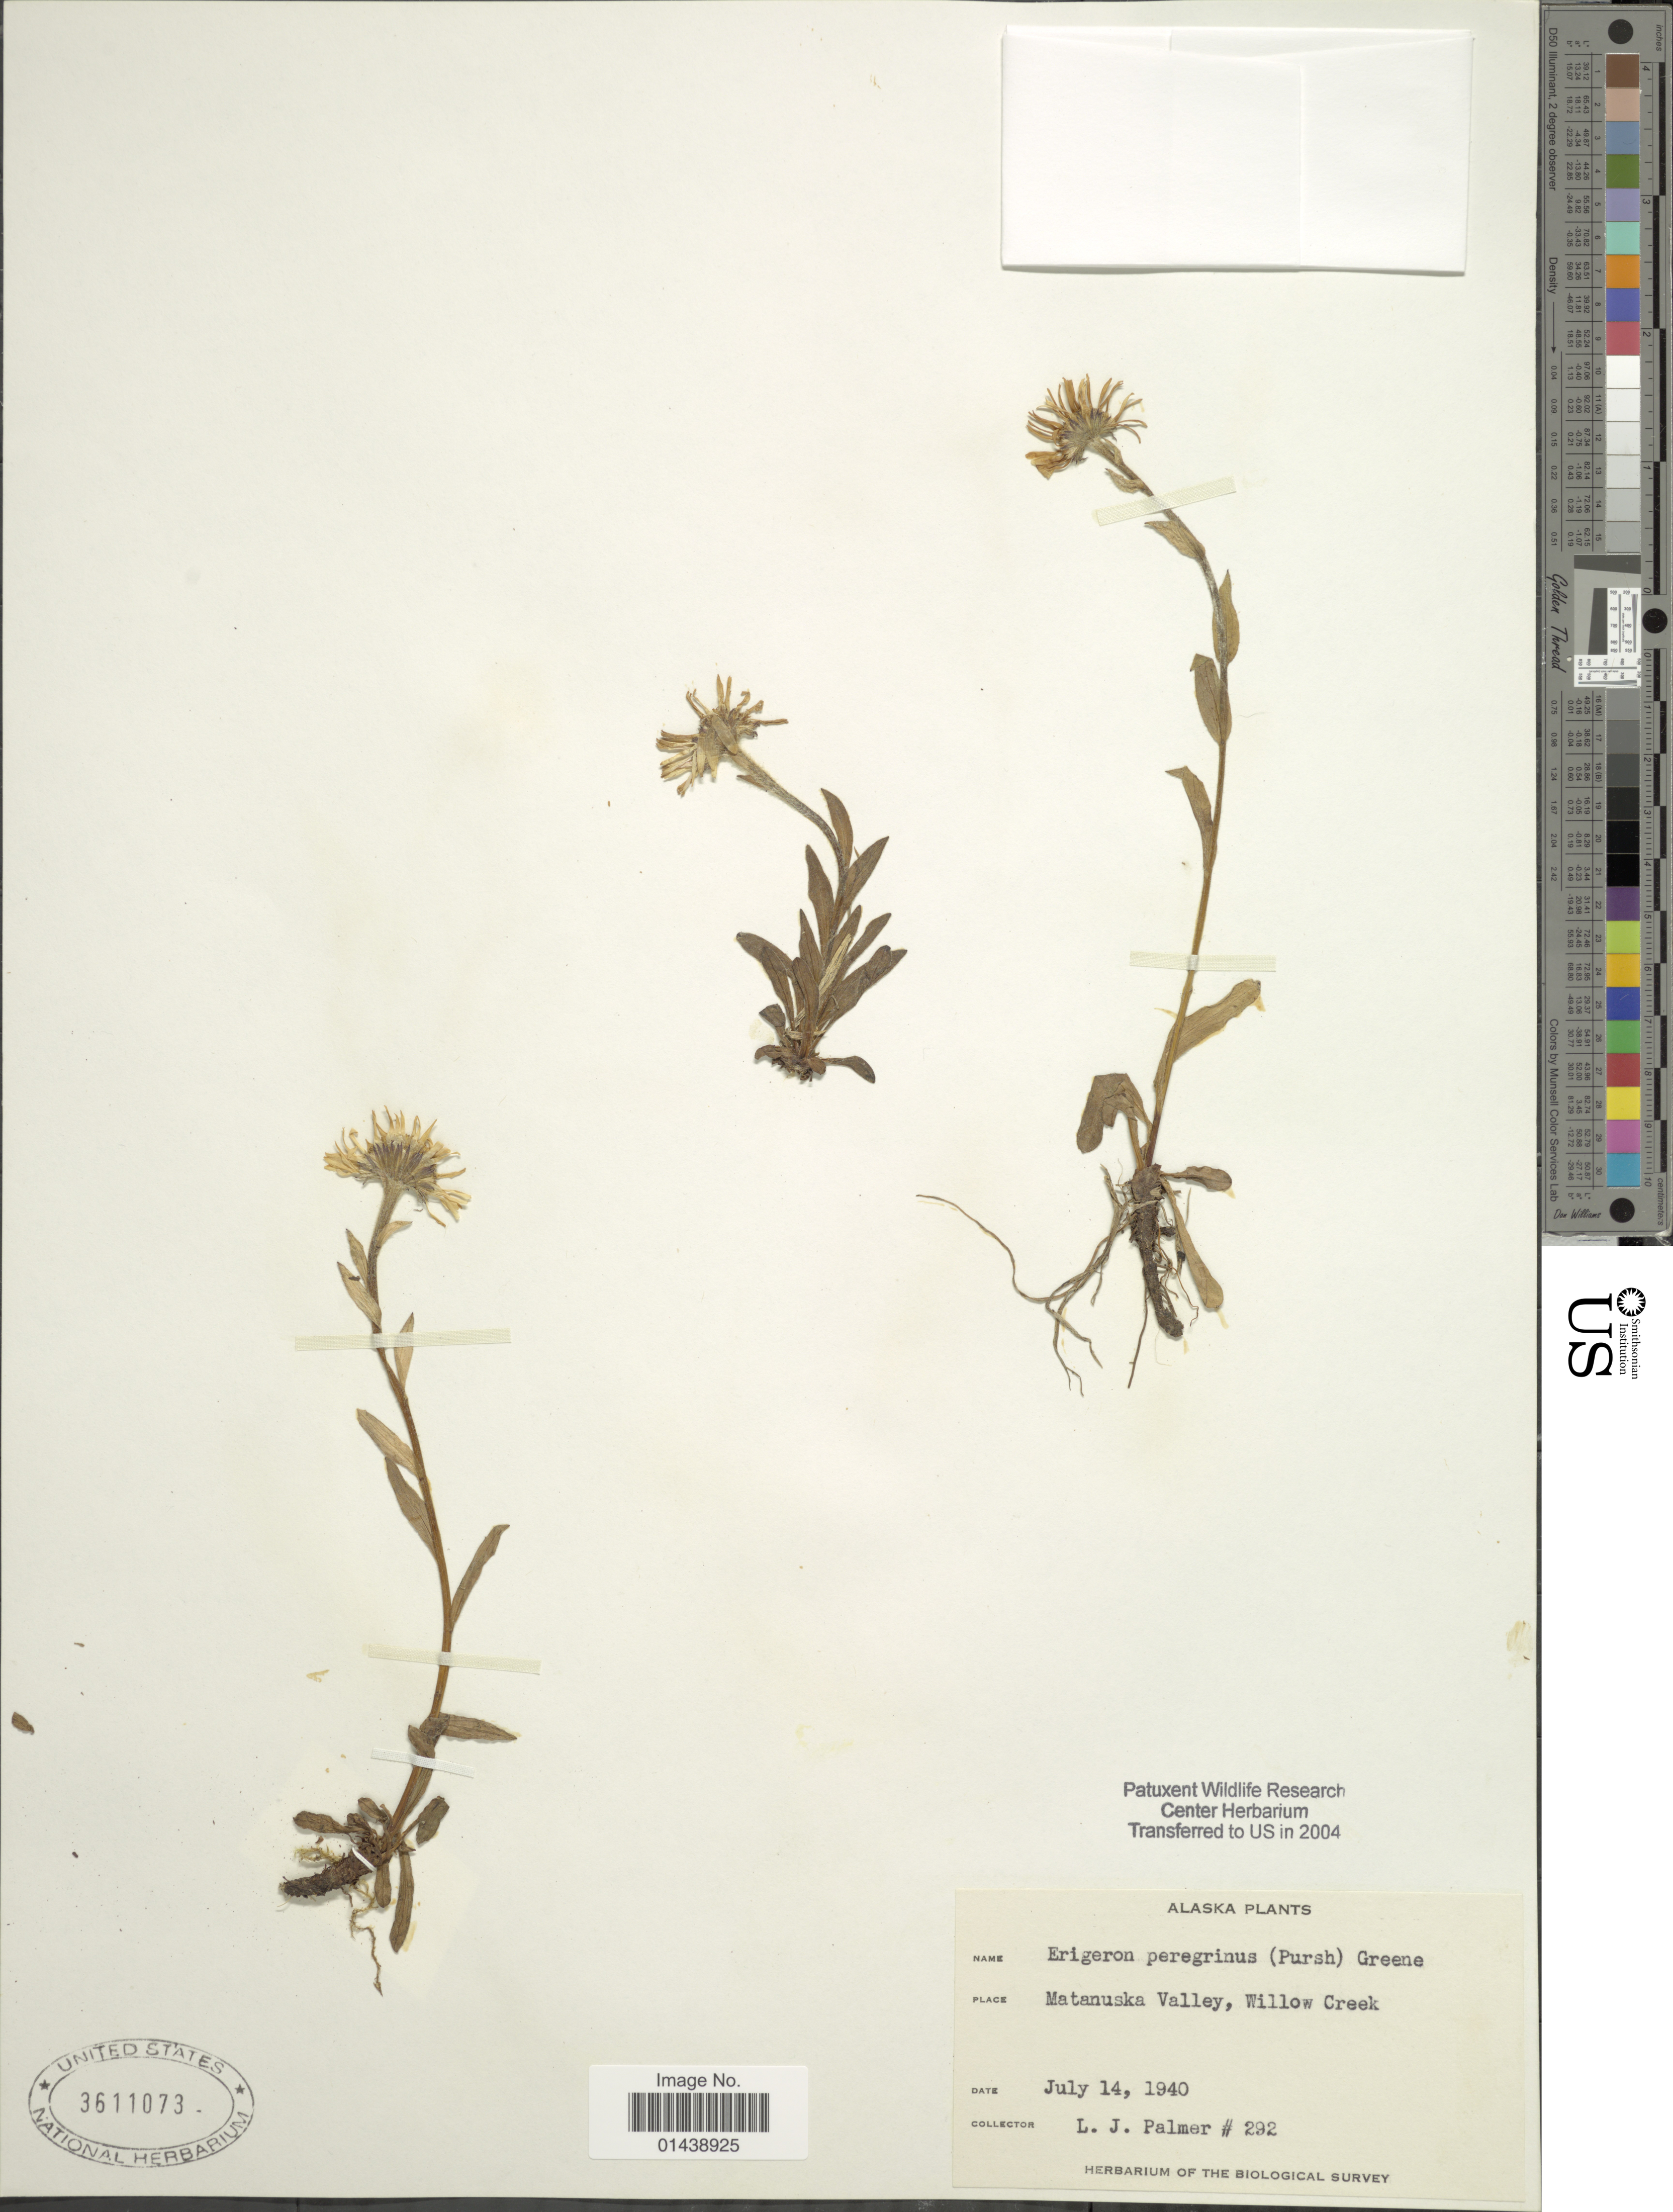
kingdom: Plantae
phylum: Tracheophyta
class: Magnoliopsida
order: Asterales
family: Asteraceae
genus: Erigeron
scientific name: Erigeron peregrinus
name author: (Banks ex Pursh) Greene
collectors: L. J. Palmer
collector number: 292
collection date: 1940-07-14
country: United States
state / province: Alaska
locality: Matanuska Valley, Willow Creek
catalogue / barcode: US 3611073